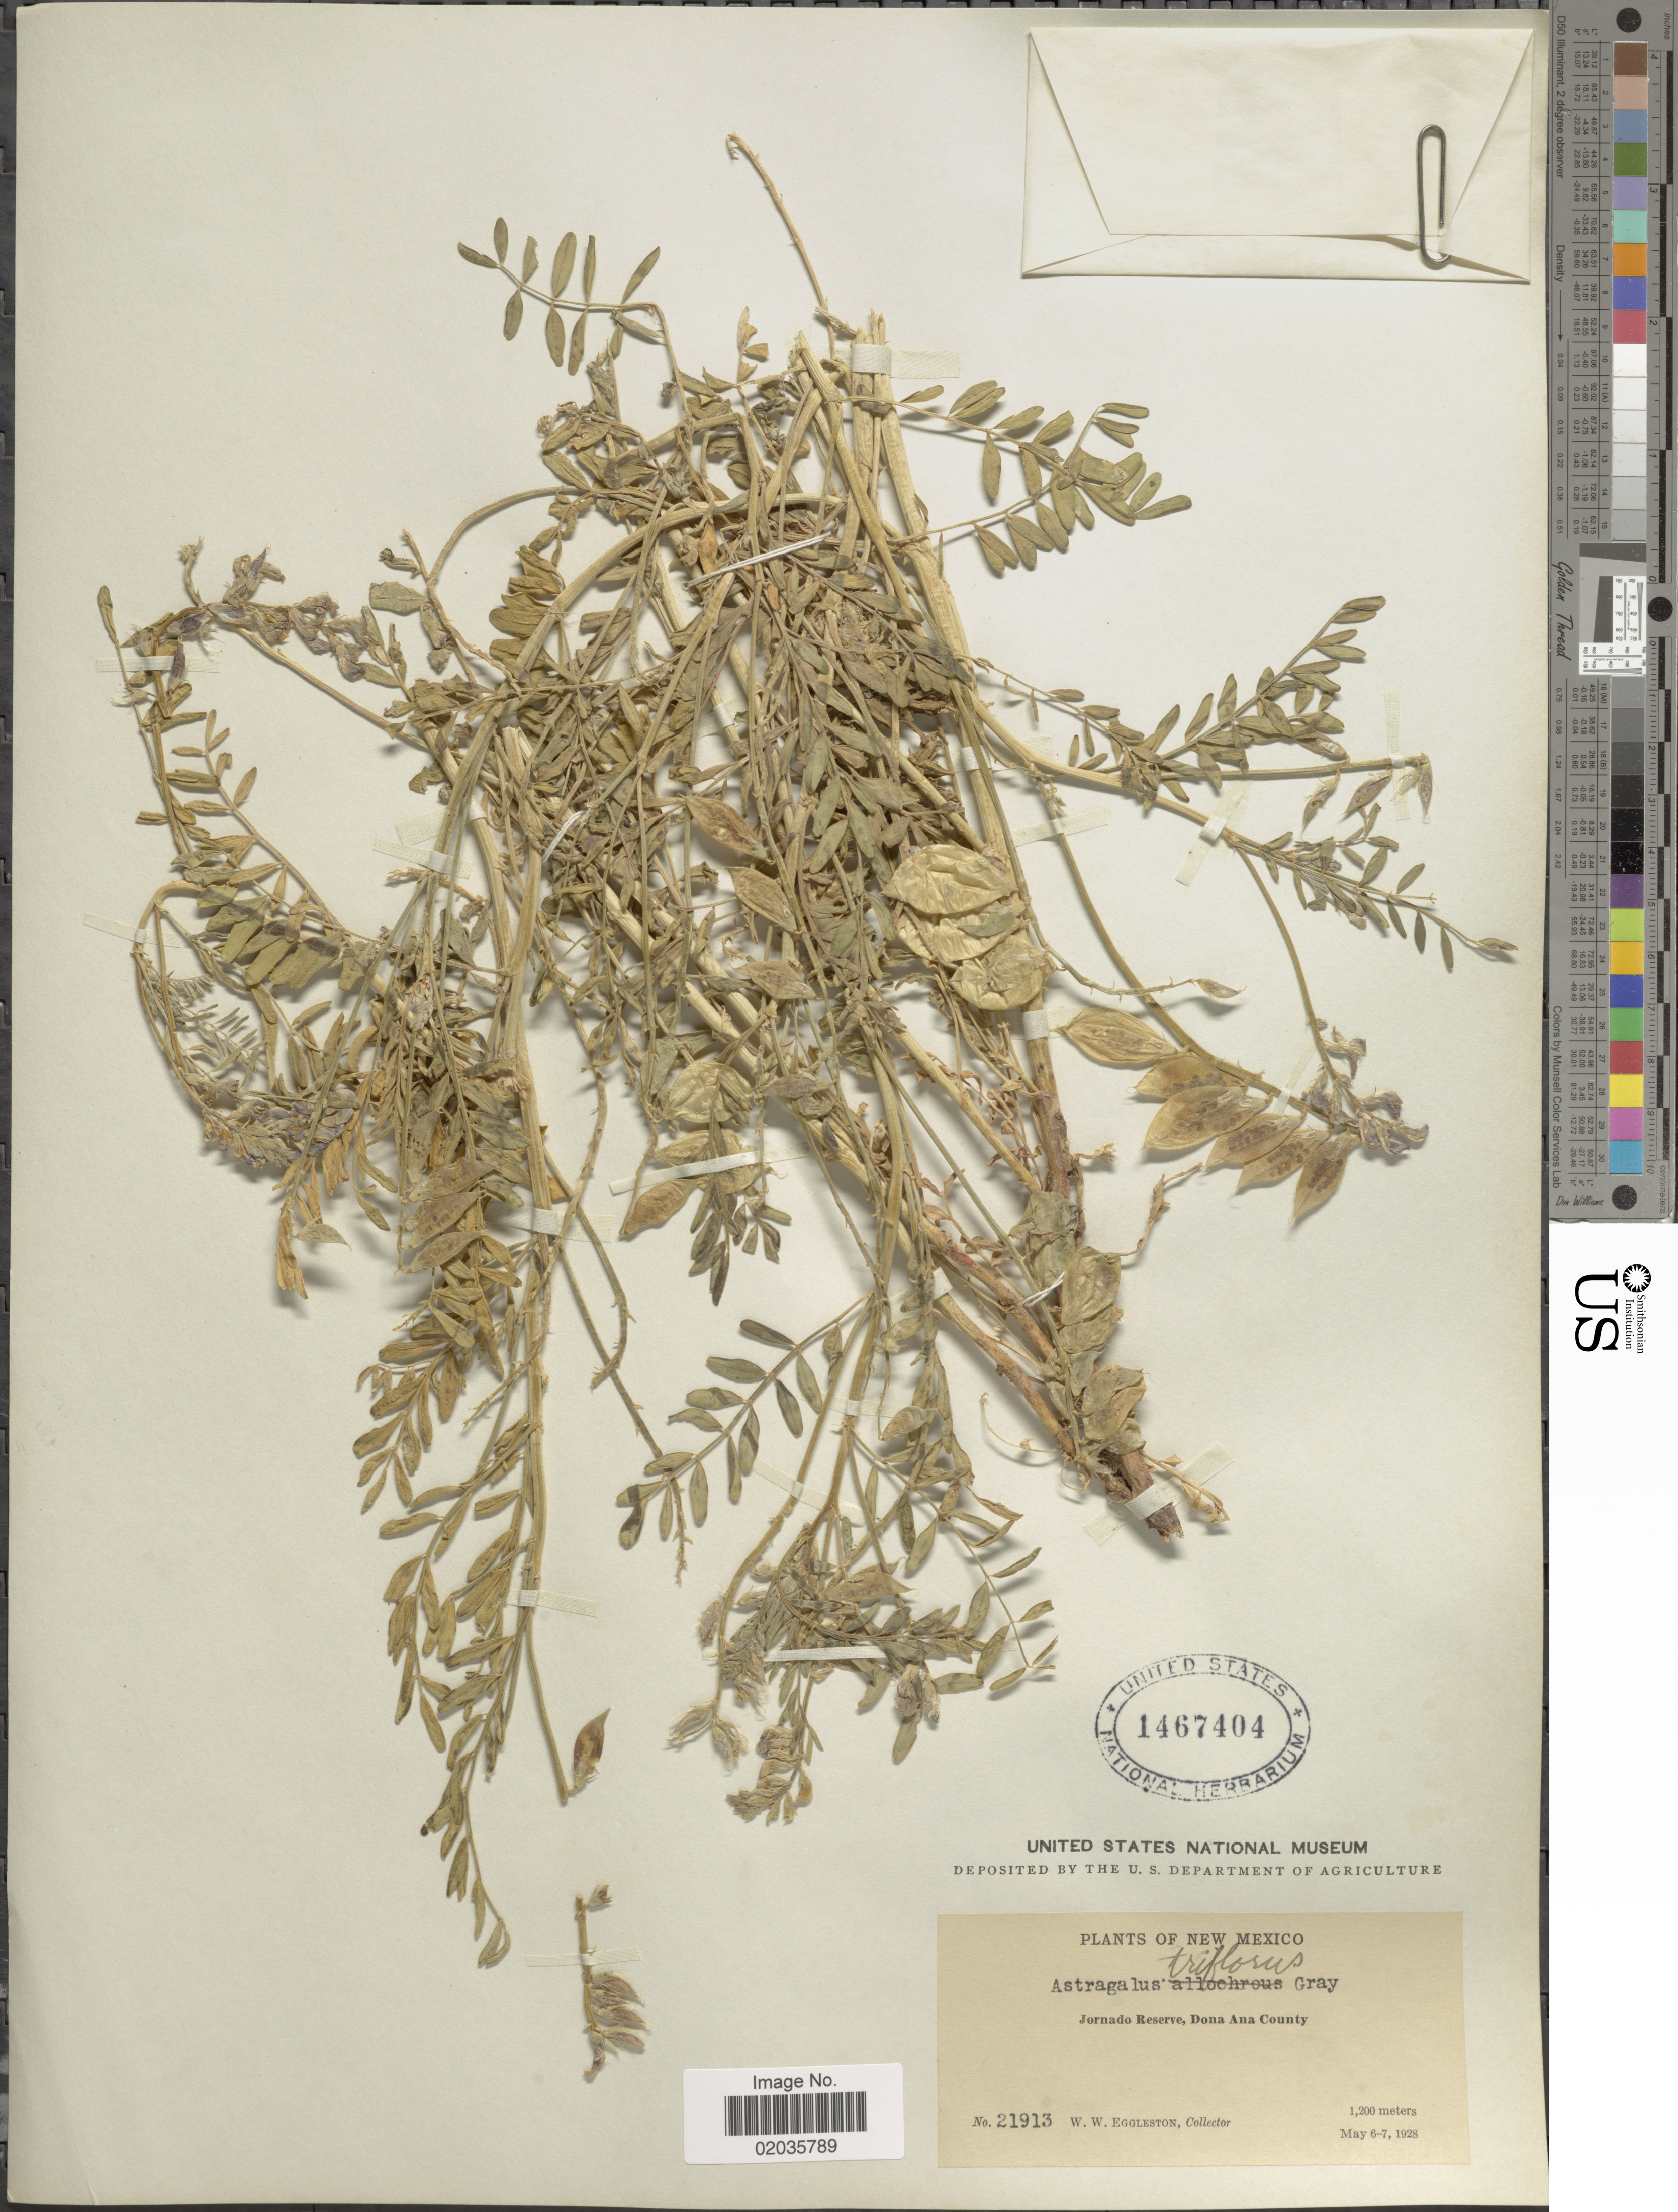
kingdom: Plantae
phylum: Tracheophyta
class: Magnoliopsida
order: Fabales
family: Fabaceae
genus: Astragalus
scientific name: Astragalus wootonii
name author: E. Sheld.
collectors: W. W. Eggleston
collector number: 21913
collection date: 1928-05-06/1928-05-07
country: United States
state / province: New Mexico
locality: Jornado Reserve, Dona Ana County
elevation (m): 1200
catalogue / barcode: US 1467404